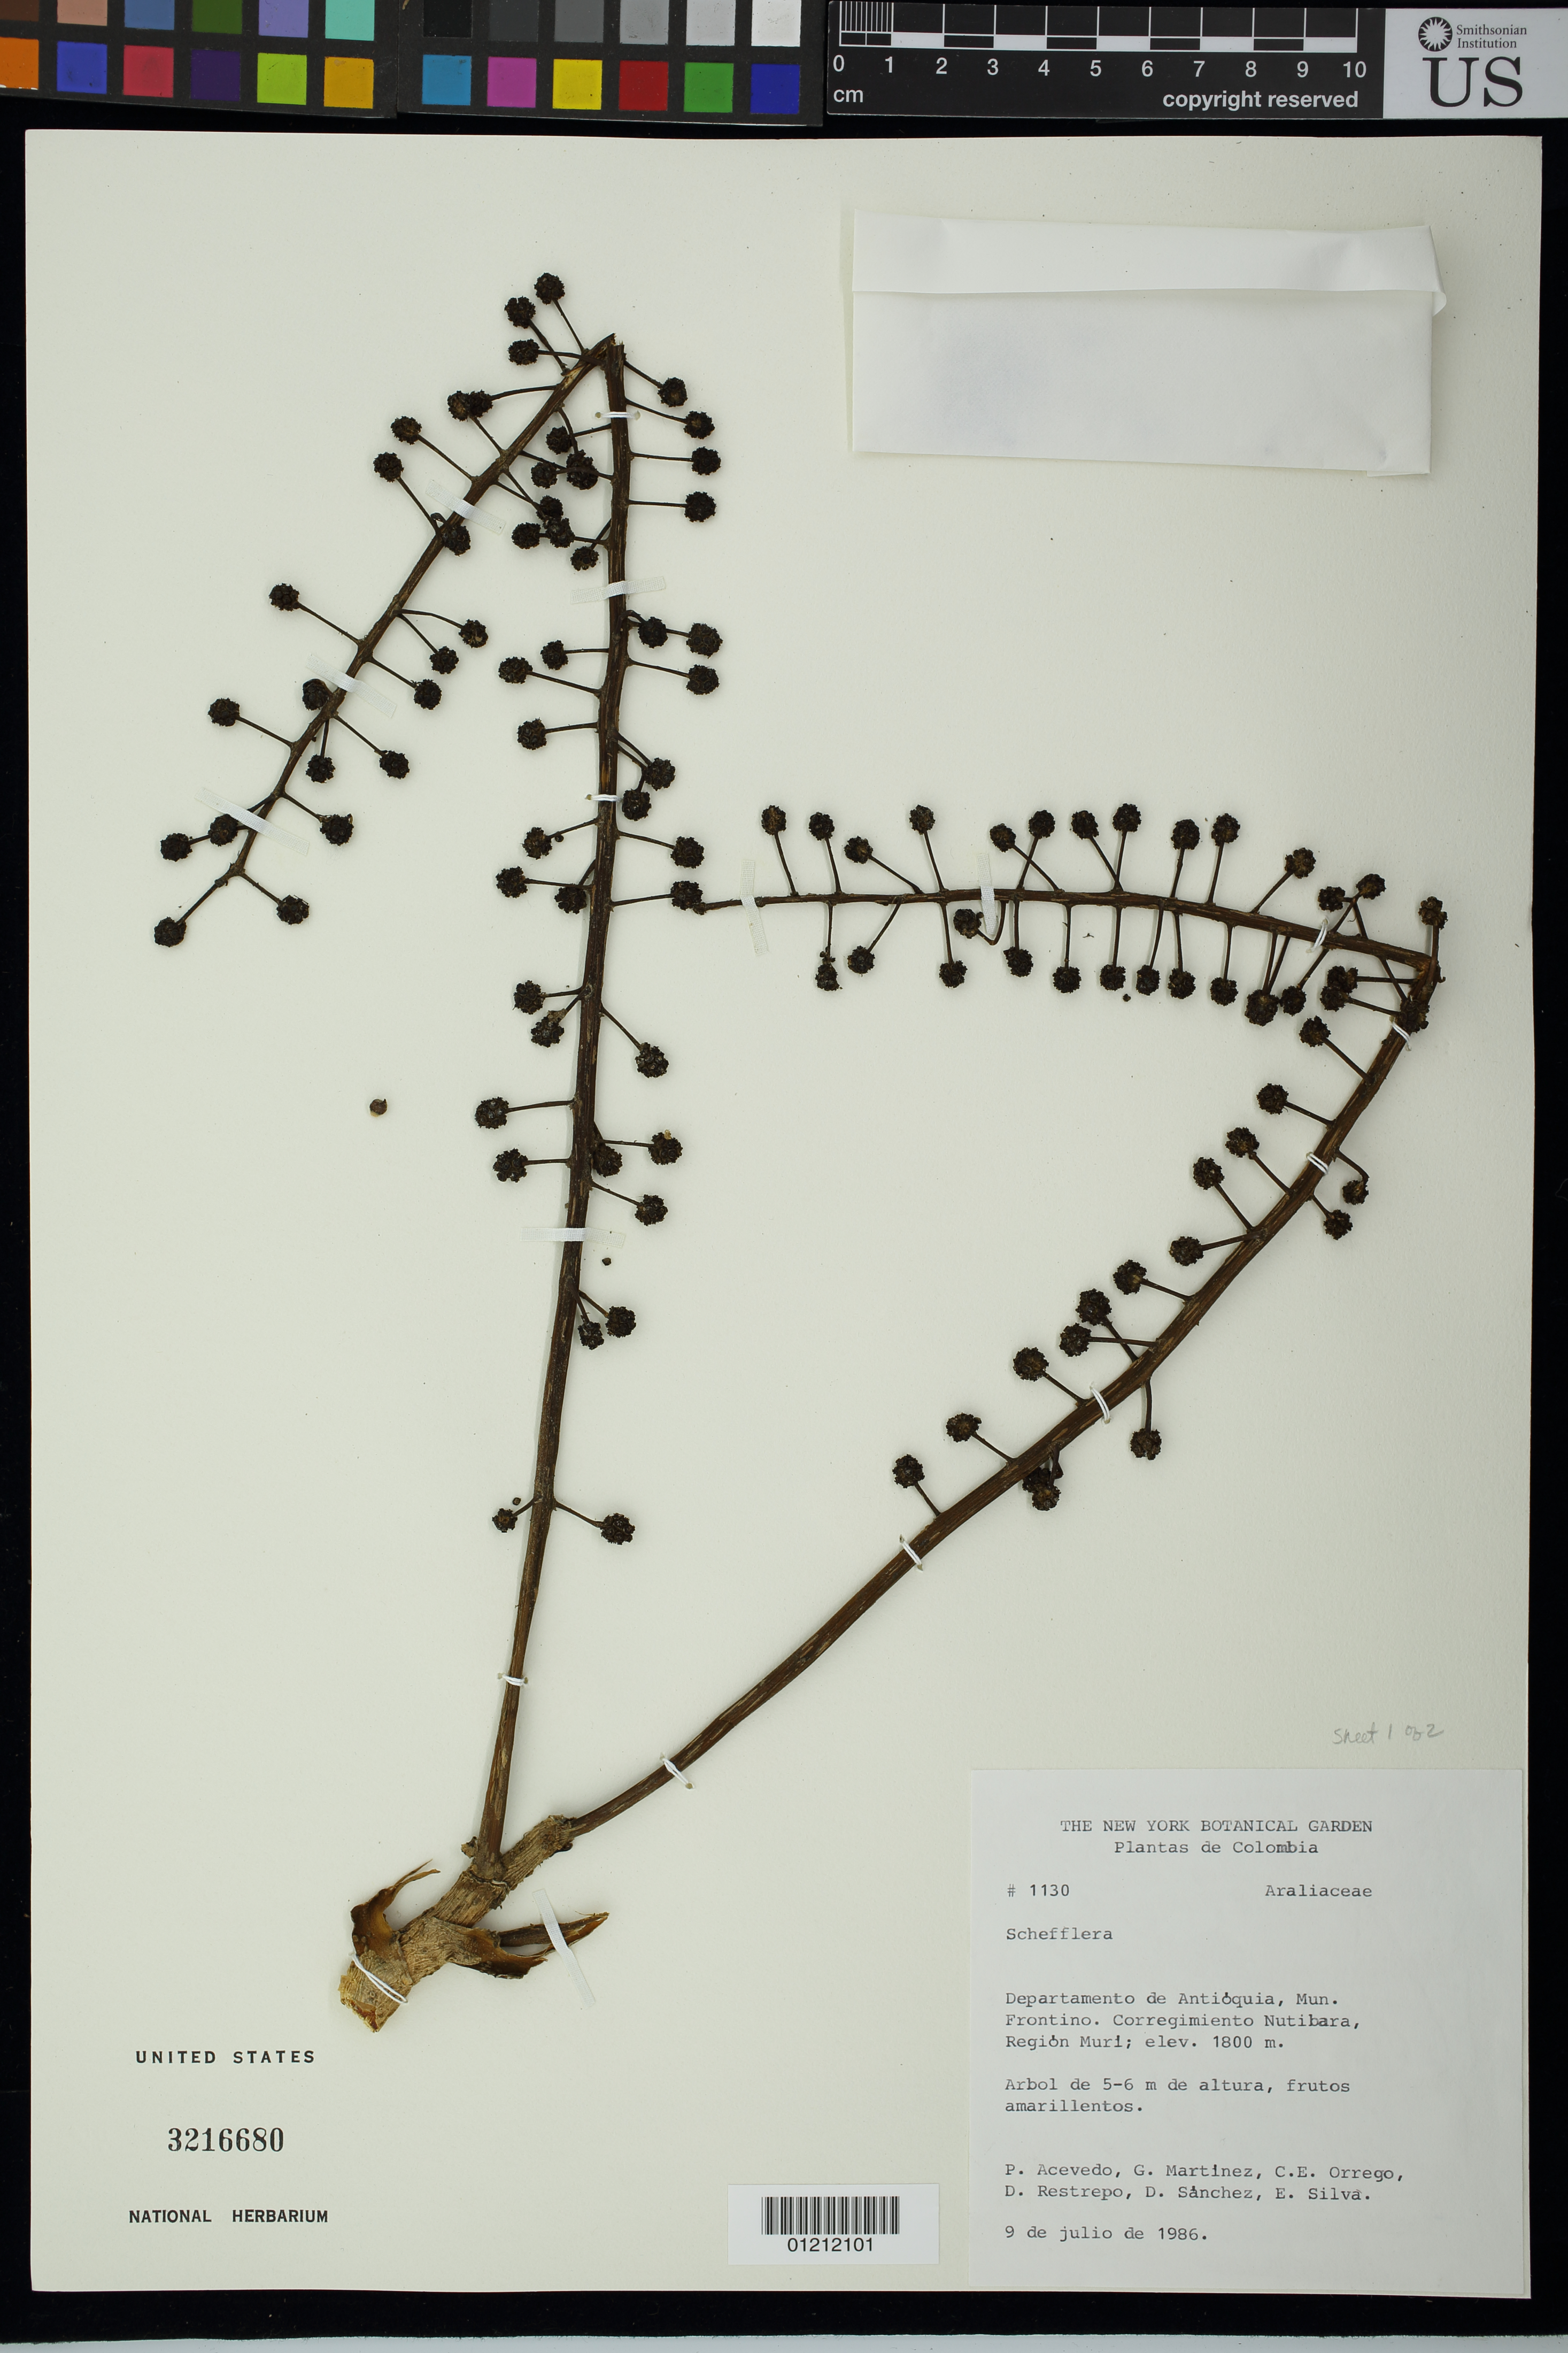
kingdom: Plantae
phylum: Tracheophyta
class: Magnoliopsida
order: Apiales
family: Araliaceae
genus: Schefflera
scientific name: Schefflera sp.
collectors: P. Acevedo-Rodr., G. Martinez, C. Orrego & D. Restrepo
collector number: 1130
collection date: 1986-07-09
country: Colombia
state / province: Antioquia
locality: Mun. Frontino, Corregimiento Nutibara, Region Muri.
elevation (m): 1800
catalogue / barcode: US 3216680